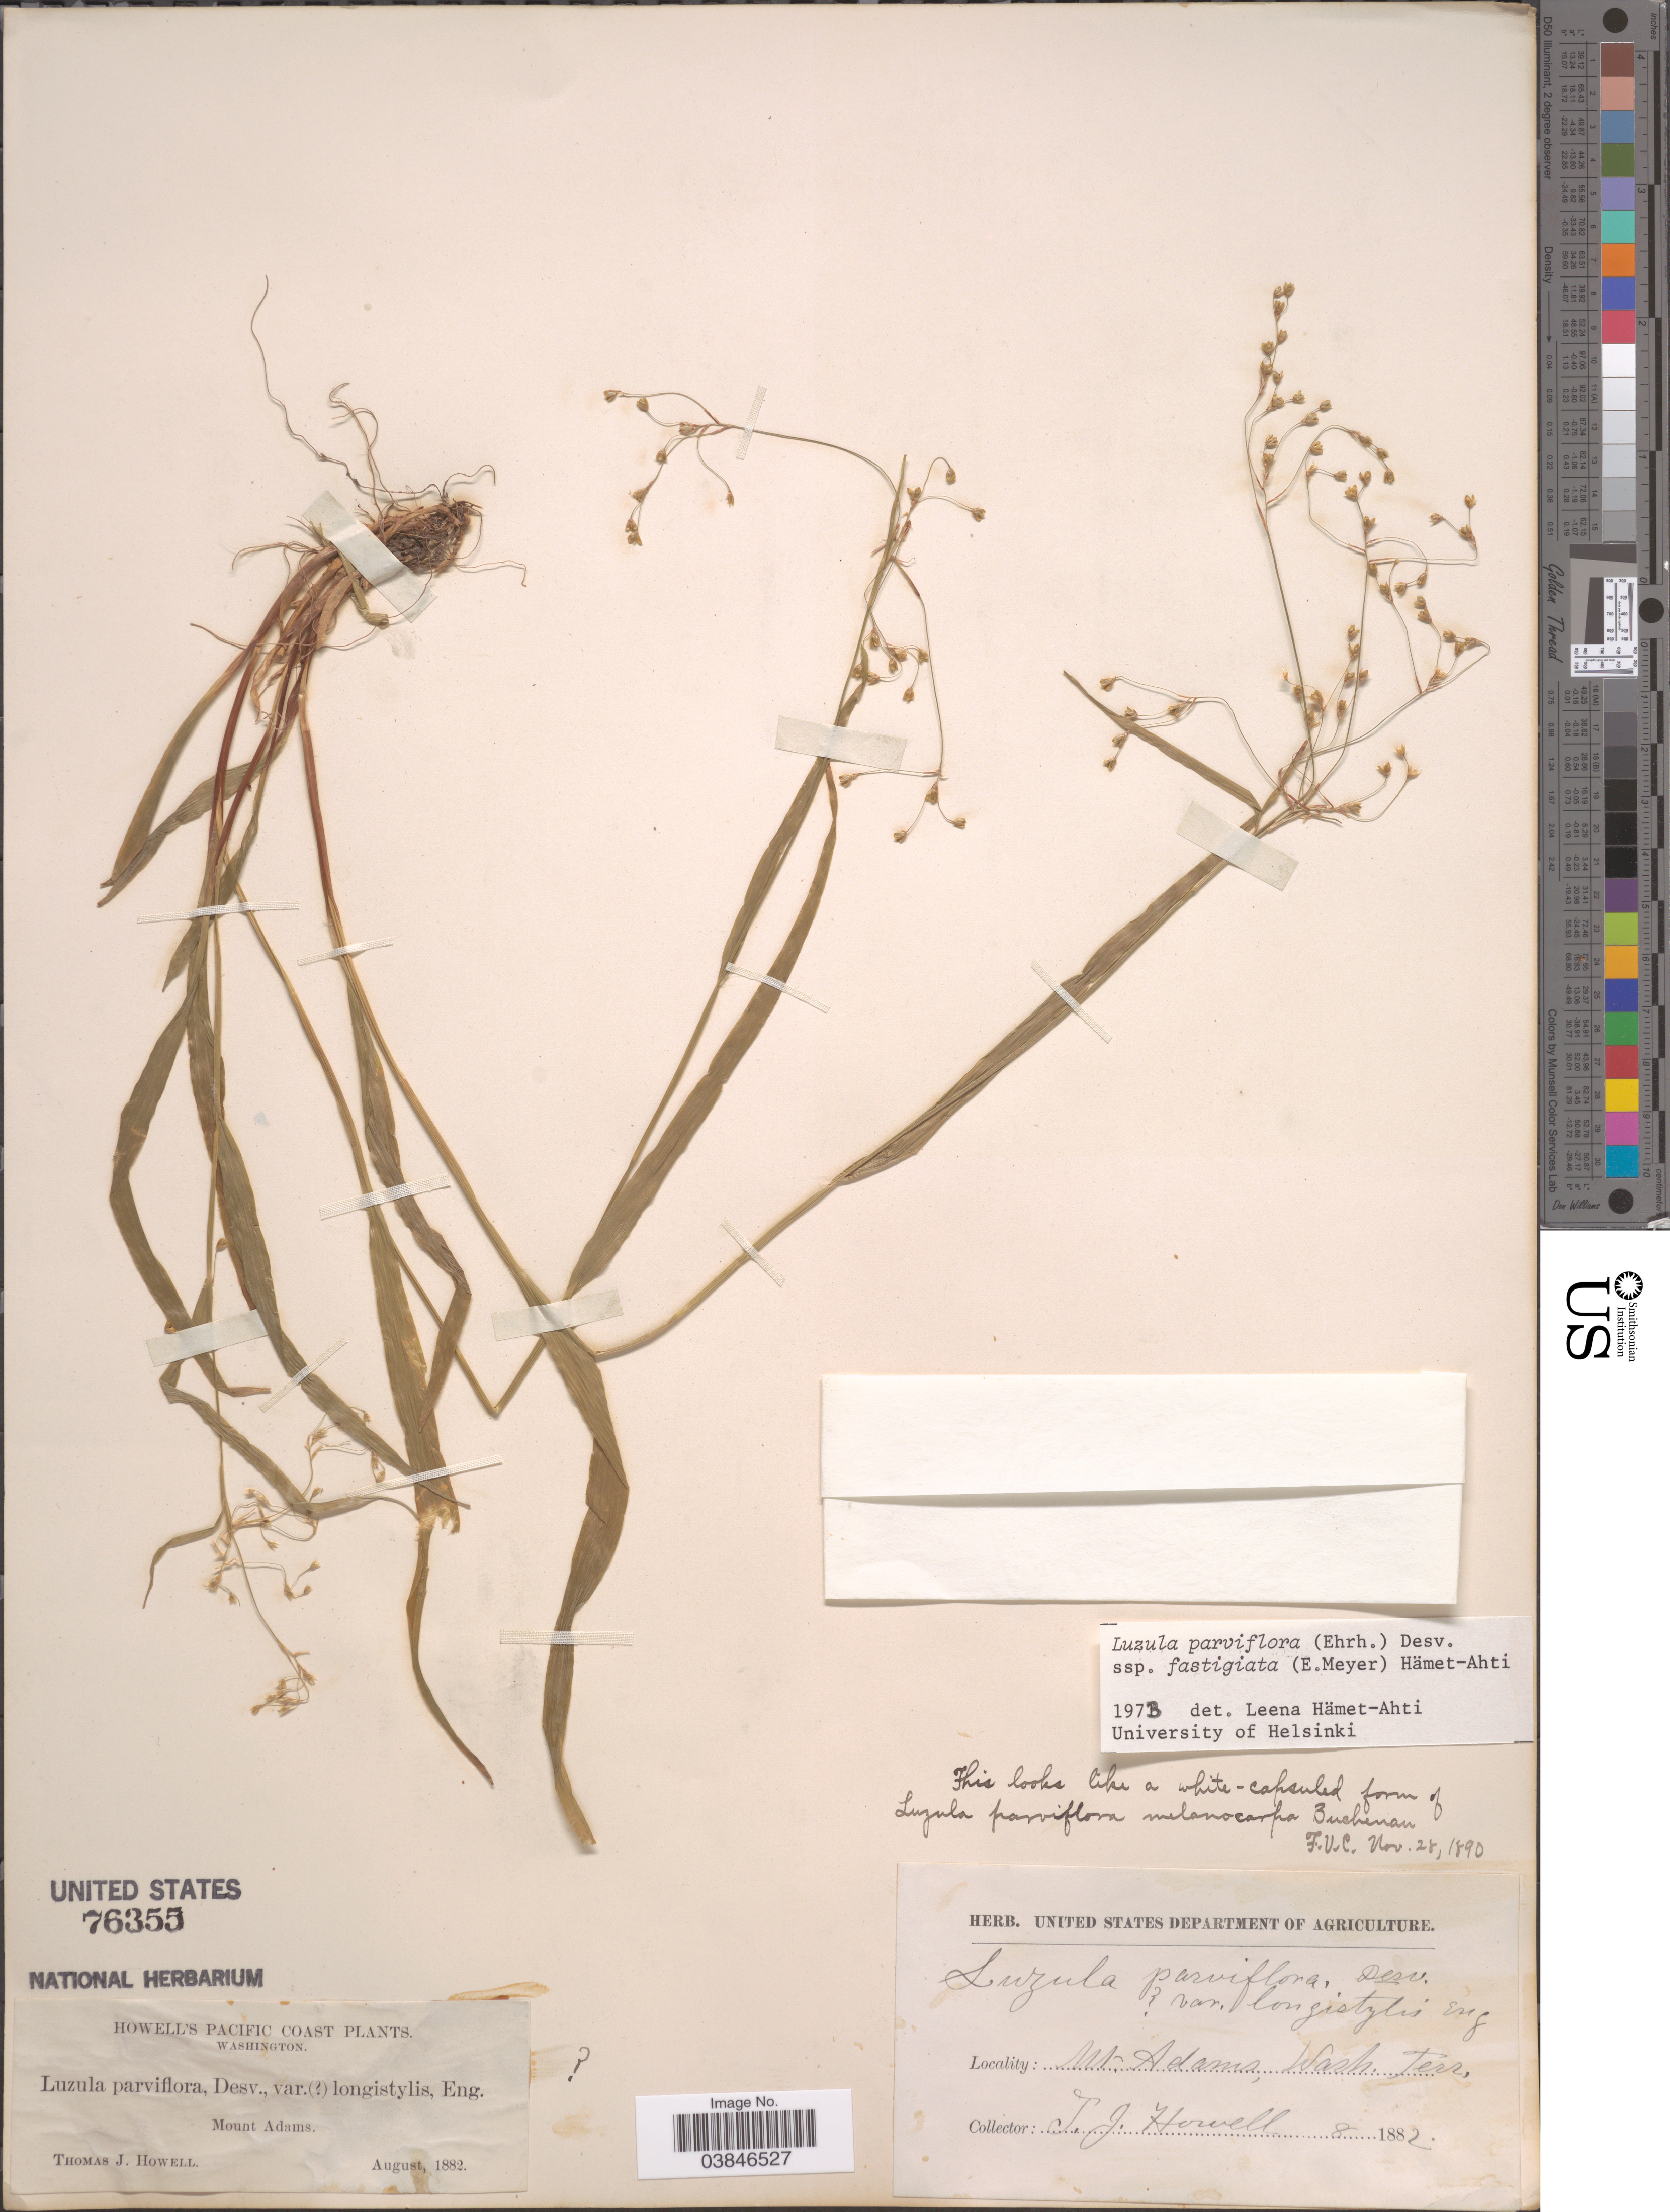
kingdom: Plantae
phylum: Tracheophyta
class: Liliopsida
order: Poales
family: Juncaceae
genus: Luzula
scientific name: Luzula parviflora subsp. fastigiata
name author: Buchenau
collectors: T. J. Howell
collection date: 1882-08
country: United States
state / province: Washington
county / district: Yakima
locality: Pacific Coast. Mount Adams. Wash. Terr.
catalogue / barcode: US 76355